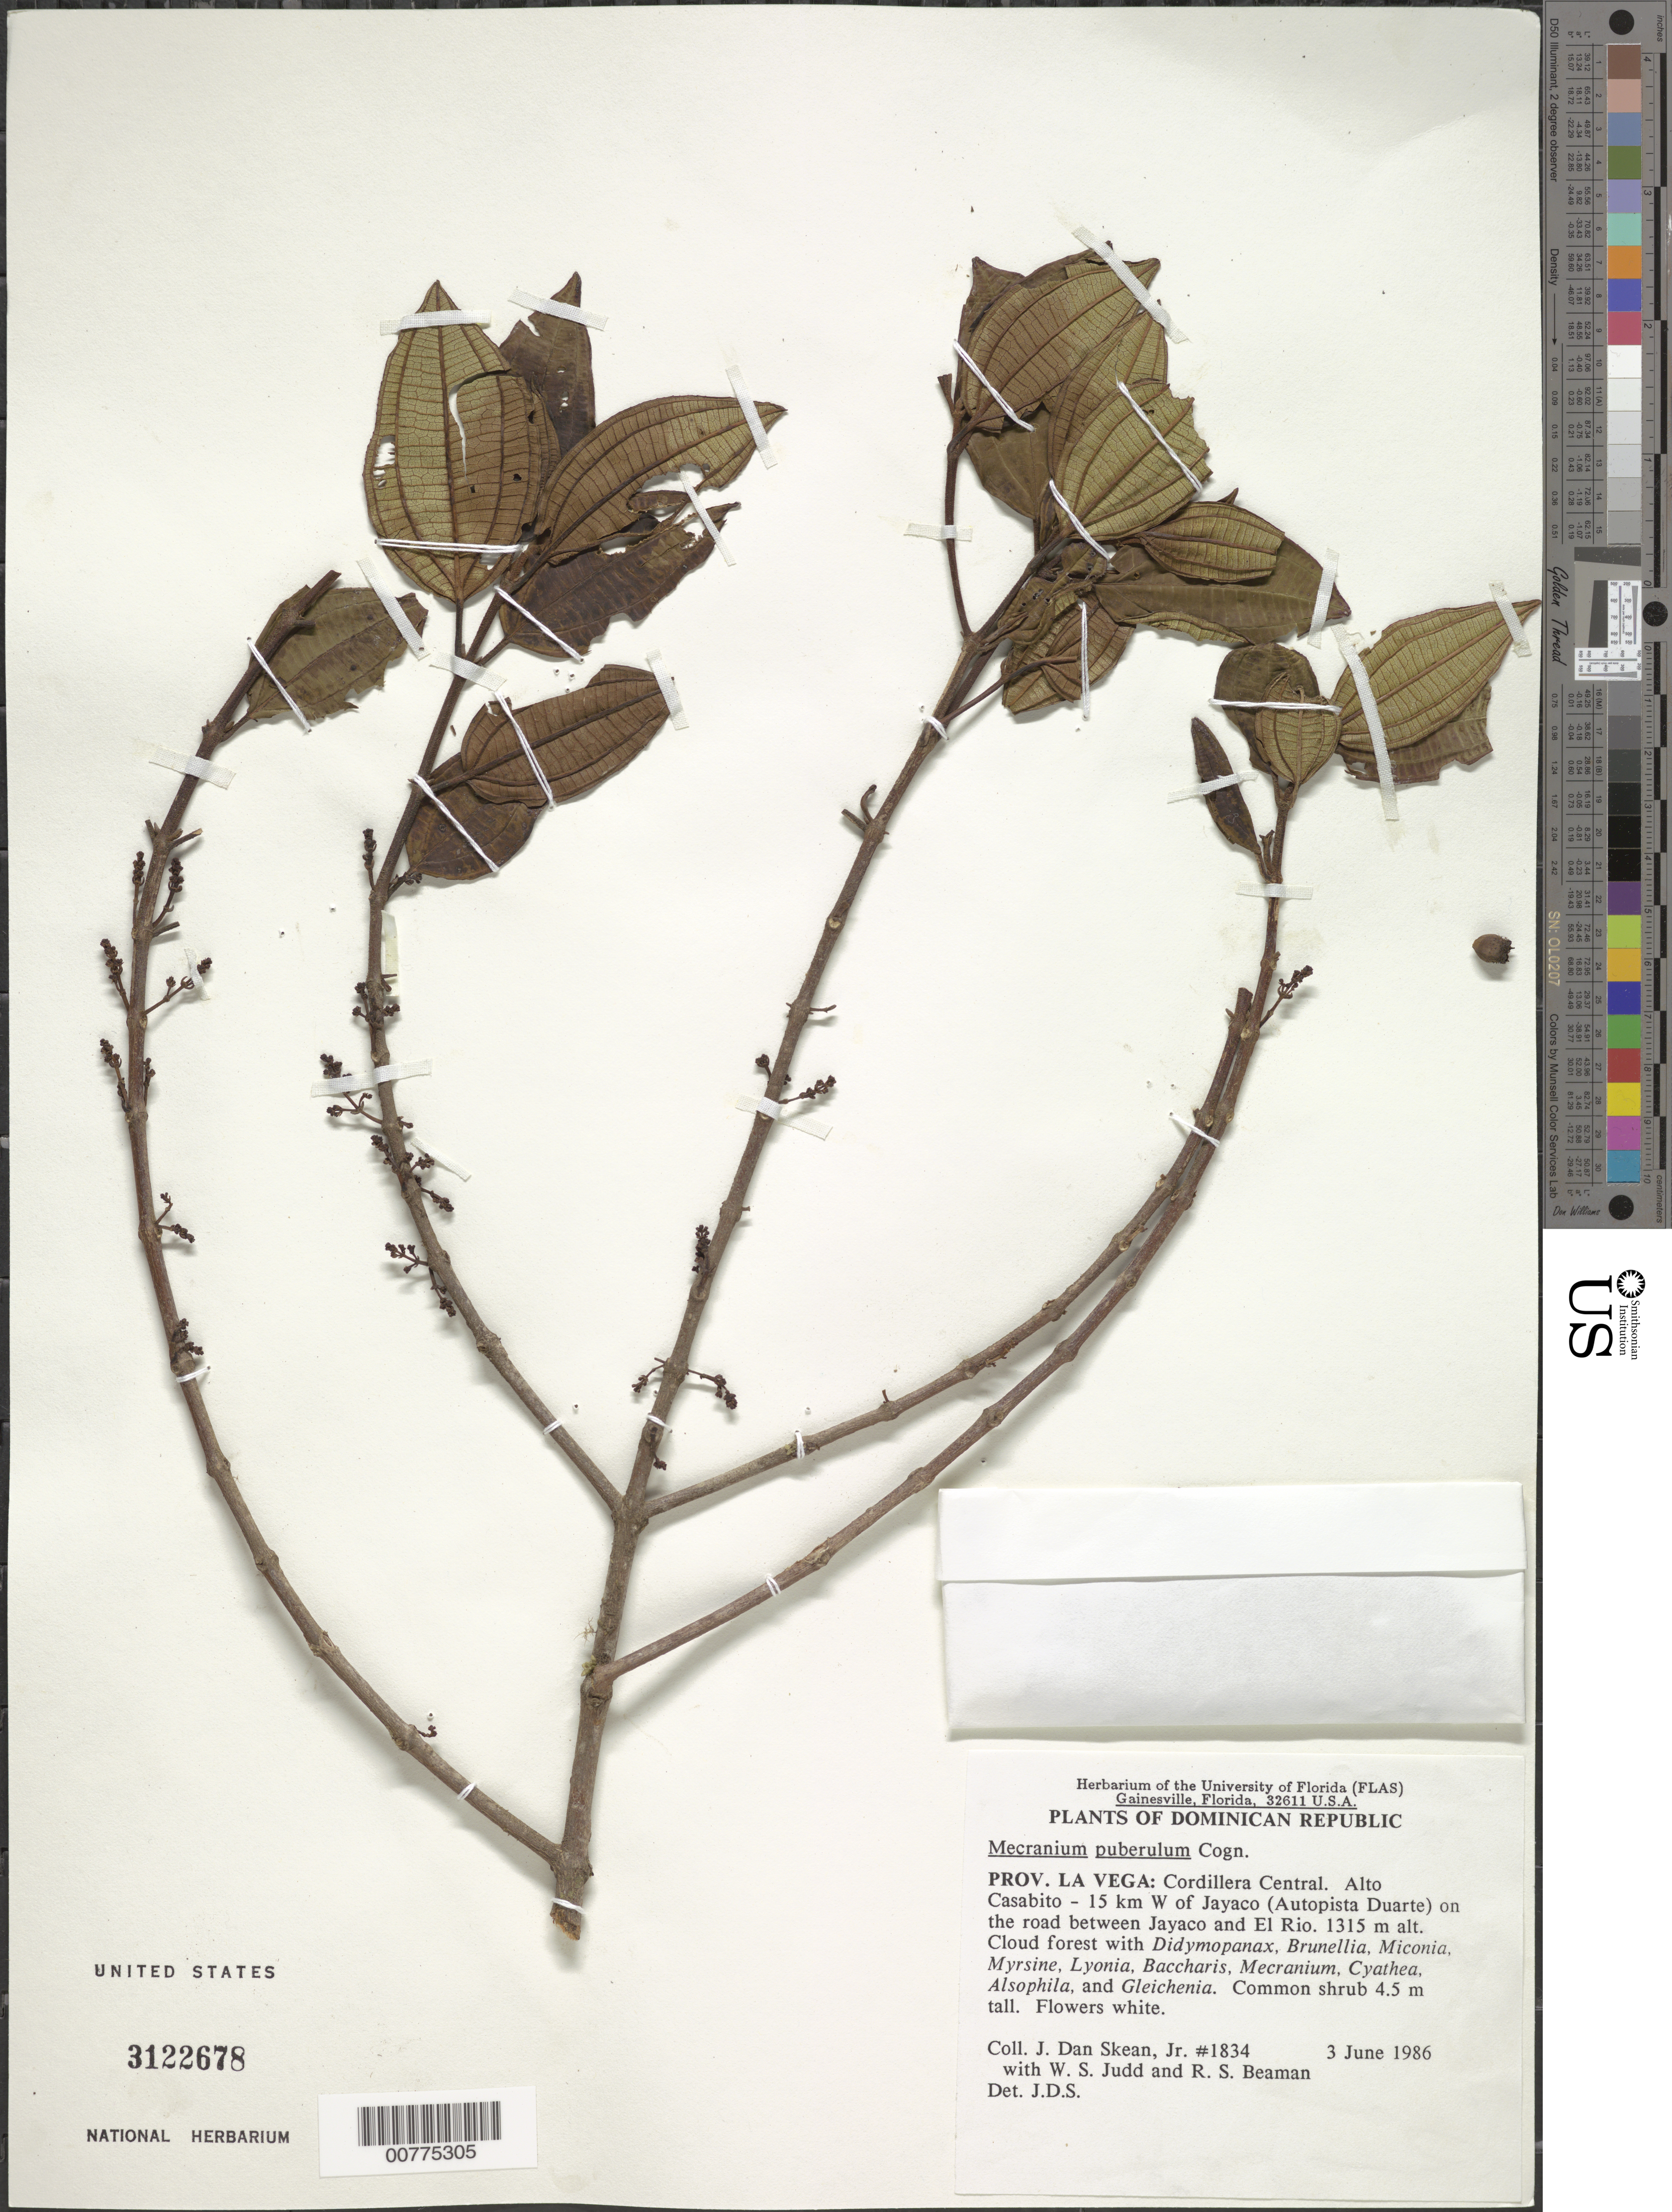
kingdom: Plantae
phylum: Tracheophyta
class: Magnoliopsida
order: Myrtales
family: Melastomataceae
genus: Mecranium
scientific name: Mecranium puberulum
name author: Cogn.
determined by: Skean, J. D., Jr.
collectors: J. D. Skean, W. S. Judd & R. S. Beaman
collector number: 1834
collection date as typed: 03 Jun 1986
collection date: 1986-06-03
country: Dominican Republic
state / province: La Vega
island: Hispaniola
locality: Cordillera Central, Alto Casabito - 15 km W of Jayaco (Duarte Highway) on the road between Jayaco and El Rio.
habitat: Cloud forest with Didymopanax, Brunellia, Miconia, Myrsine, Lyonia, Baccharis, Mecranium, Cyathea, Alsophila, and Gleichenia.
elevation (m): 1315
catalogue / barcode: US 3122678